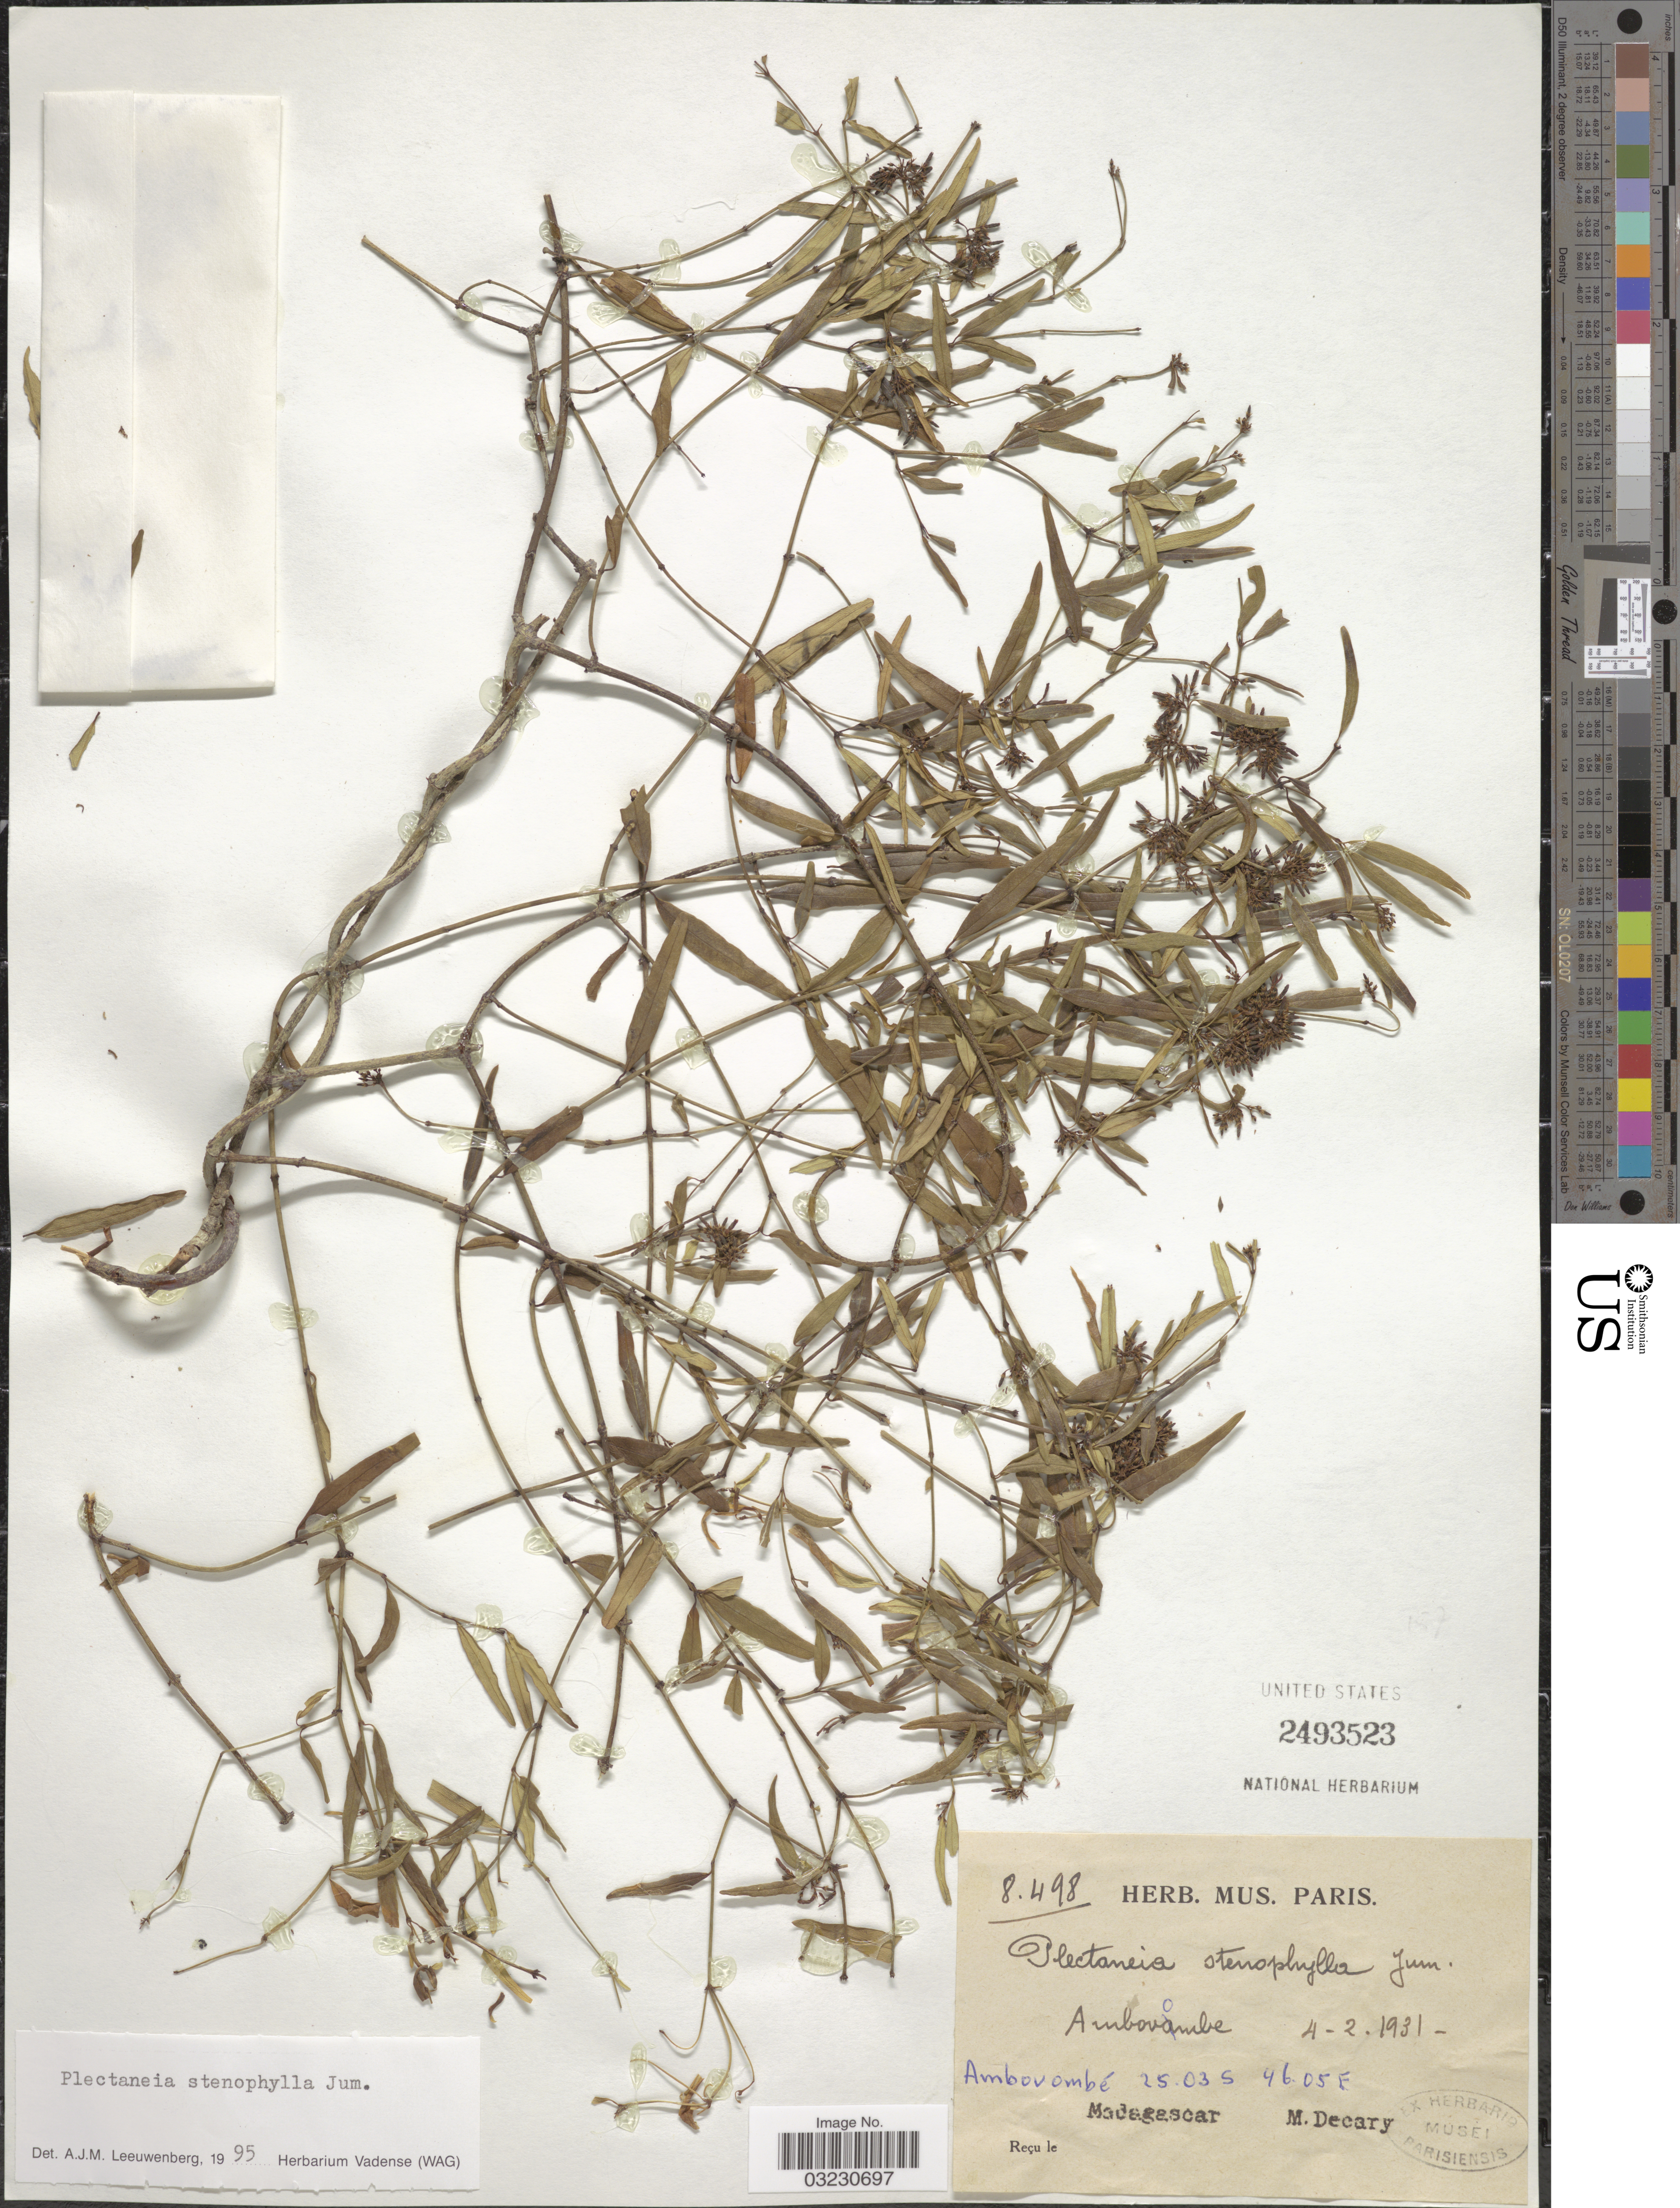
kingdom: Plantae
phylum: Tracheophyta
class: Magnoliopsida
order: Gentianales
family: Apocynaceae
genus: Plectaneia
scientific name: Plectaneia stenophylla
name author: Jum.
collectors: R. Decary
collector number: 8498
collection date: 1931-02-04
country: Madagascar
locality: Ambovombé.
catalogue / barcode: US 2493523